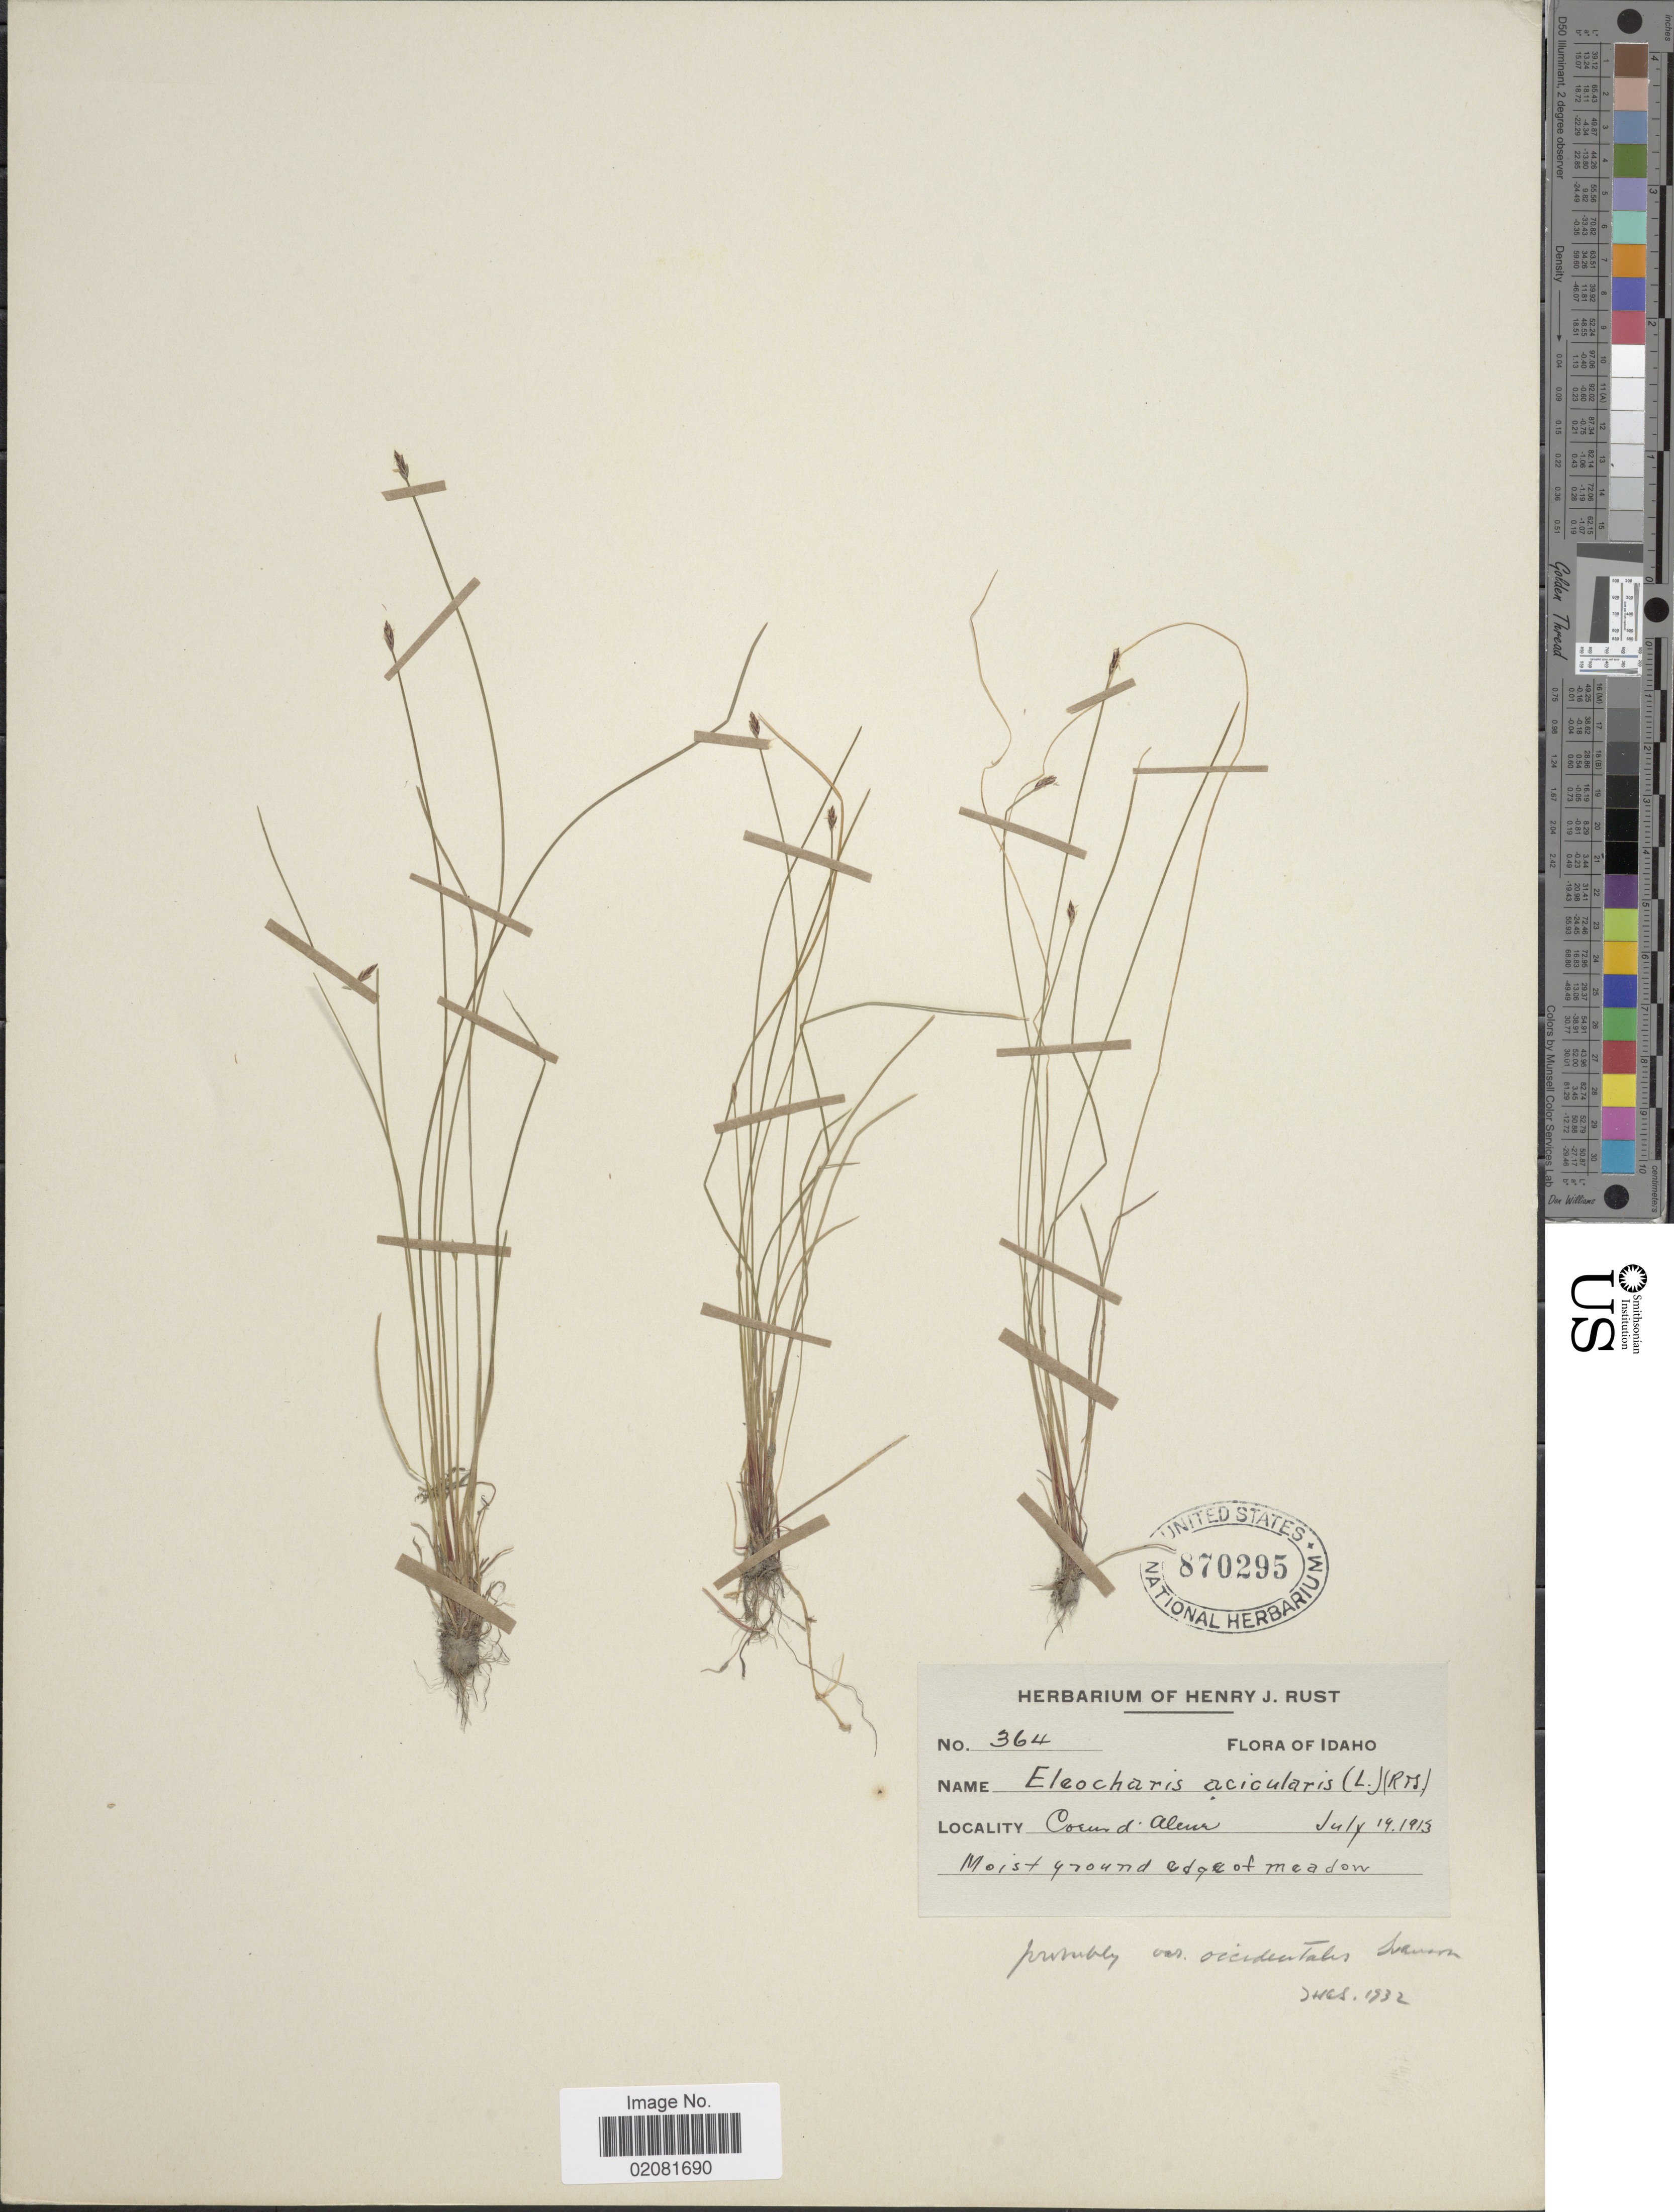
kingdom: Plantae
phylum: Tracheophyta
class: Liliopsida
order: Poales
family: Cyperaceae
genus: Eleocharis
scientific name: Eleocharis acicularis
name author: (L.) Roem. & Schult.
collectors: ex herb. Henry J. Rust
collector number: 364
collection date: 1913-07-19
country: United States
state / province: Idaho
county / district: Kootenai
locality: Coeur d'Alene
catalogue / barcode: US 870295